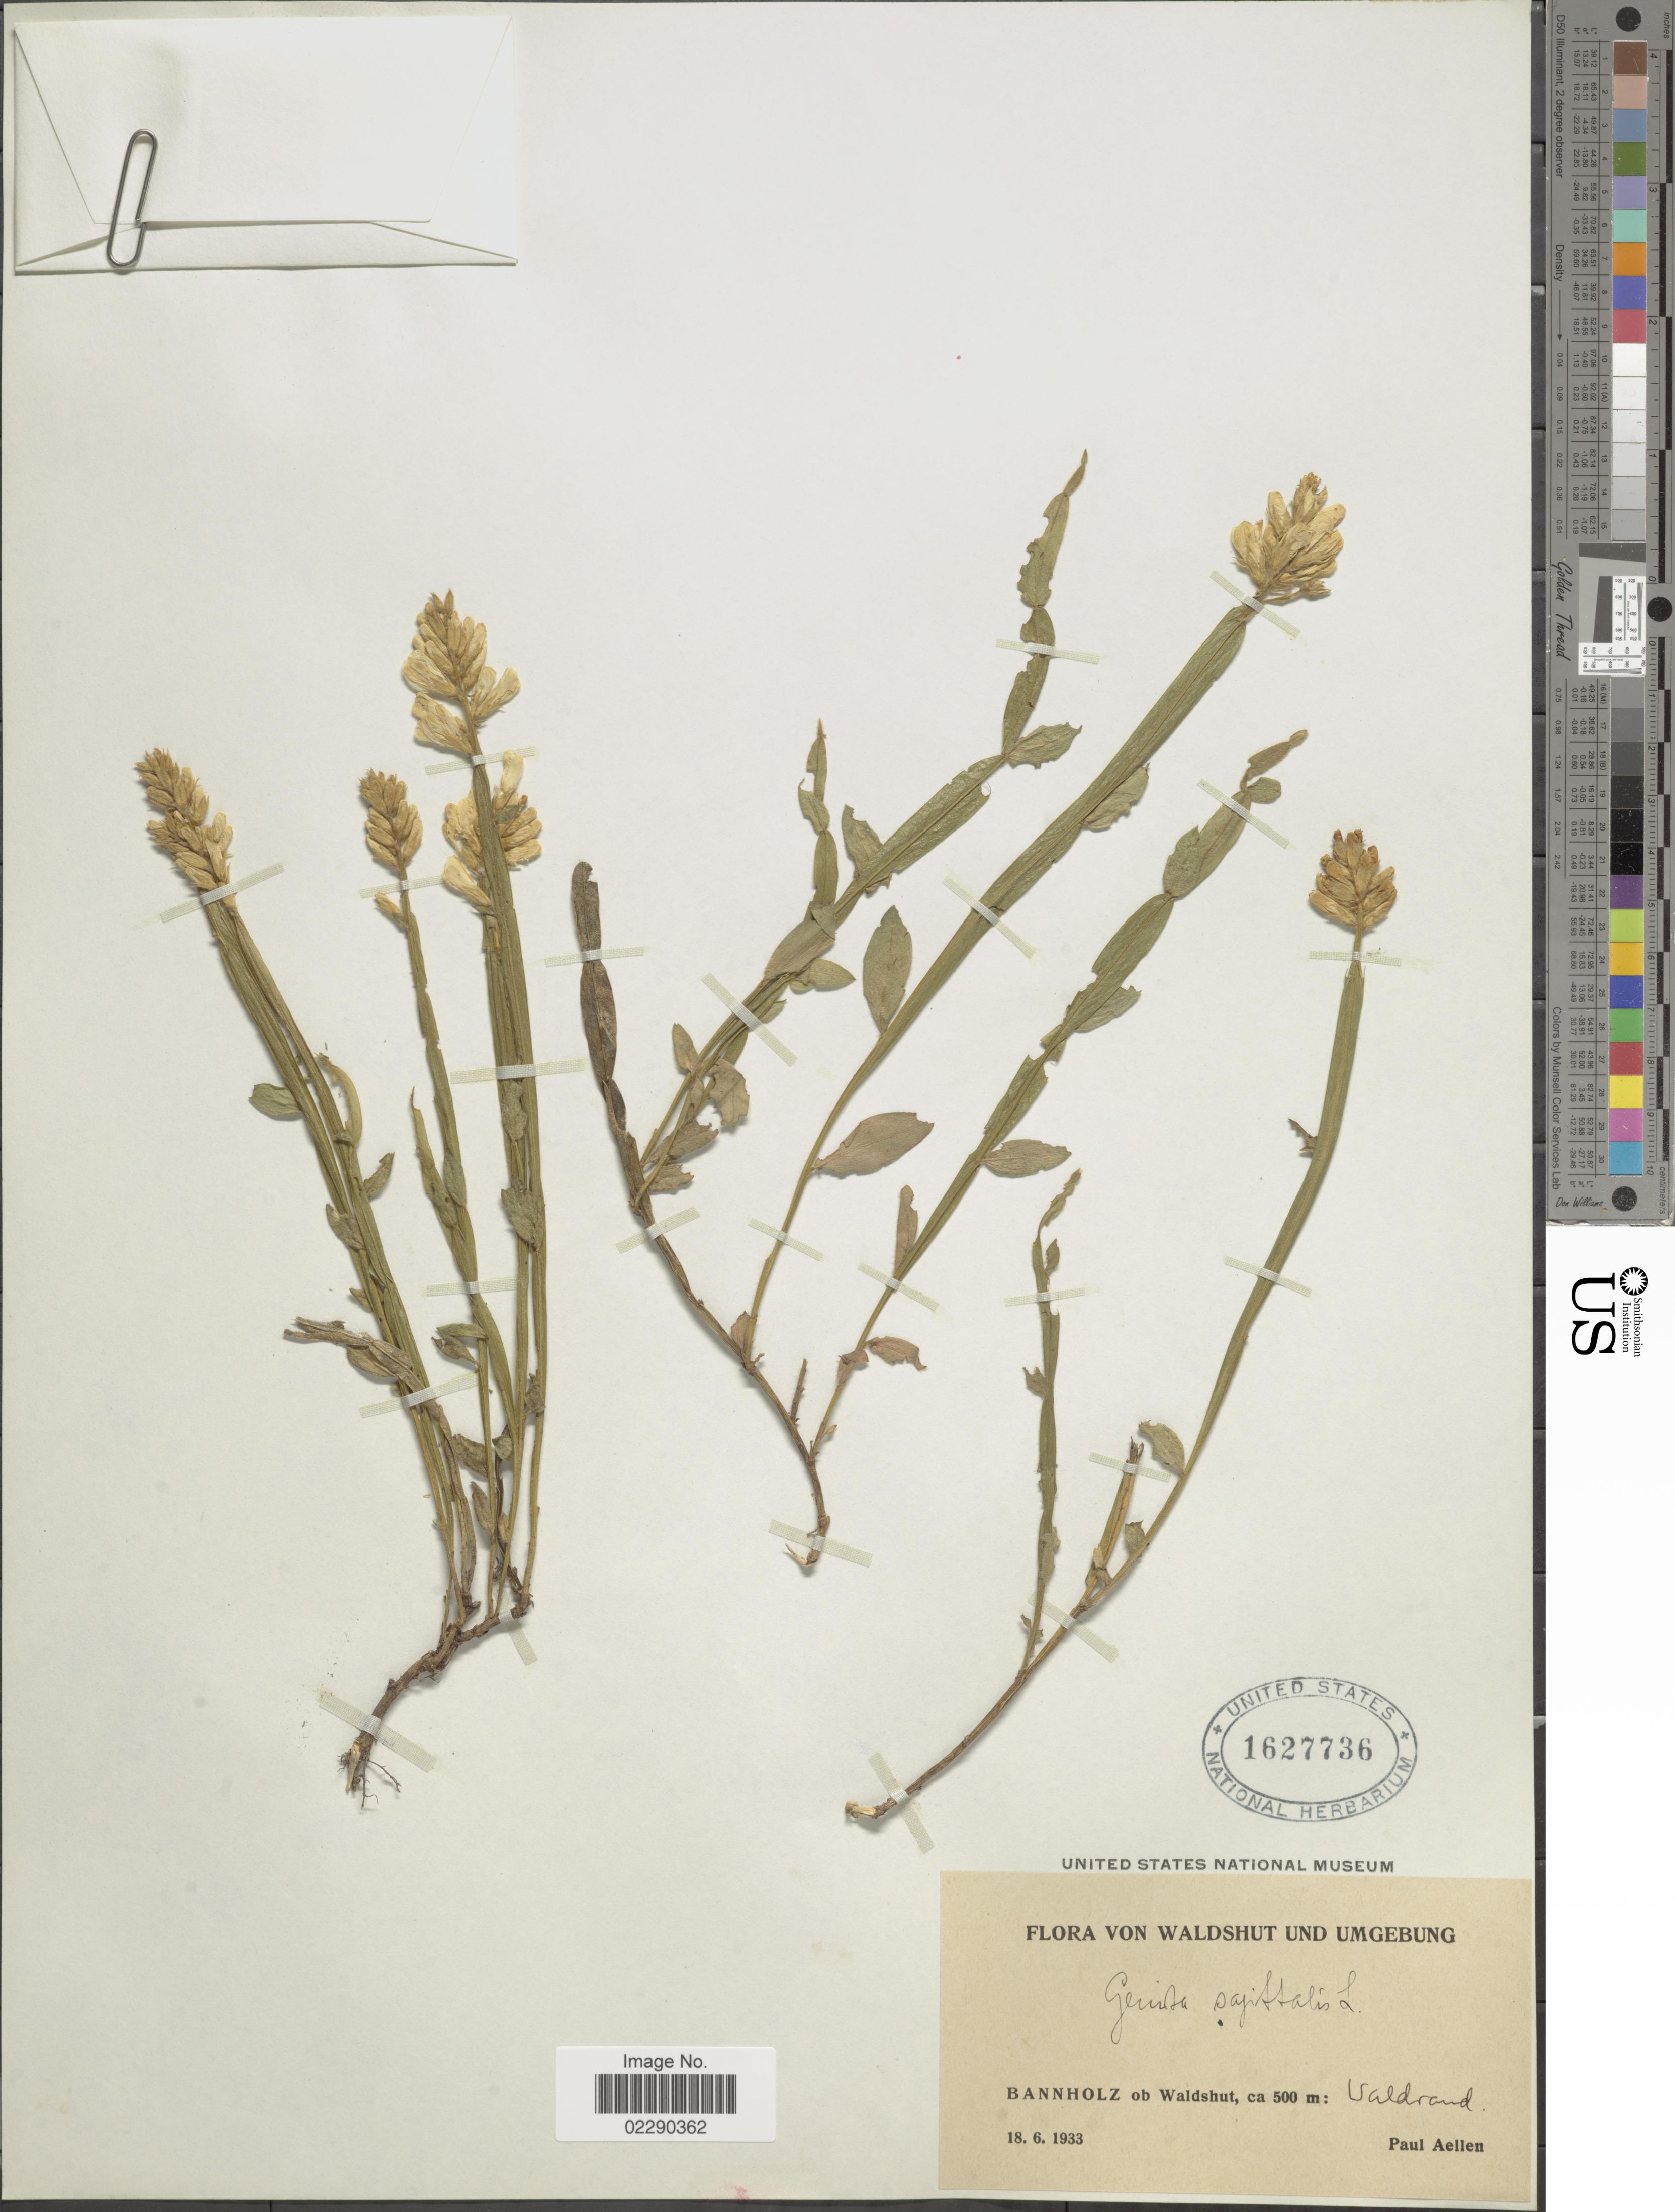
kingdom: Plantae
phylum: Tracheophyta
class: Magnoliopsida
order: Fabales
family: Fabaceae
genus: Genista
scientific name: Genista sagittalis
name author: L.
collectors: P. Aellen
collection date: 1933-06-18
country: Germany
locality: Waldshut und Umgebung, Bannholz ob Waldshut, Valdrand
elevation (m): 500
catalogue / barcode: US 1627736